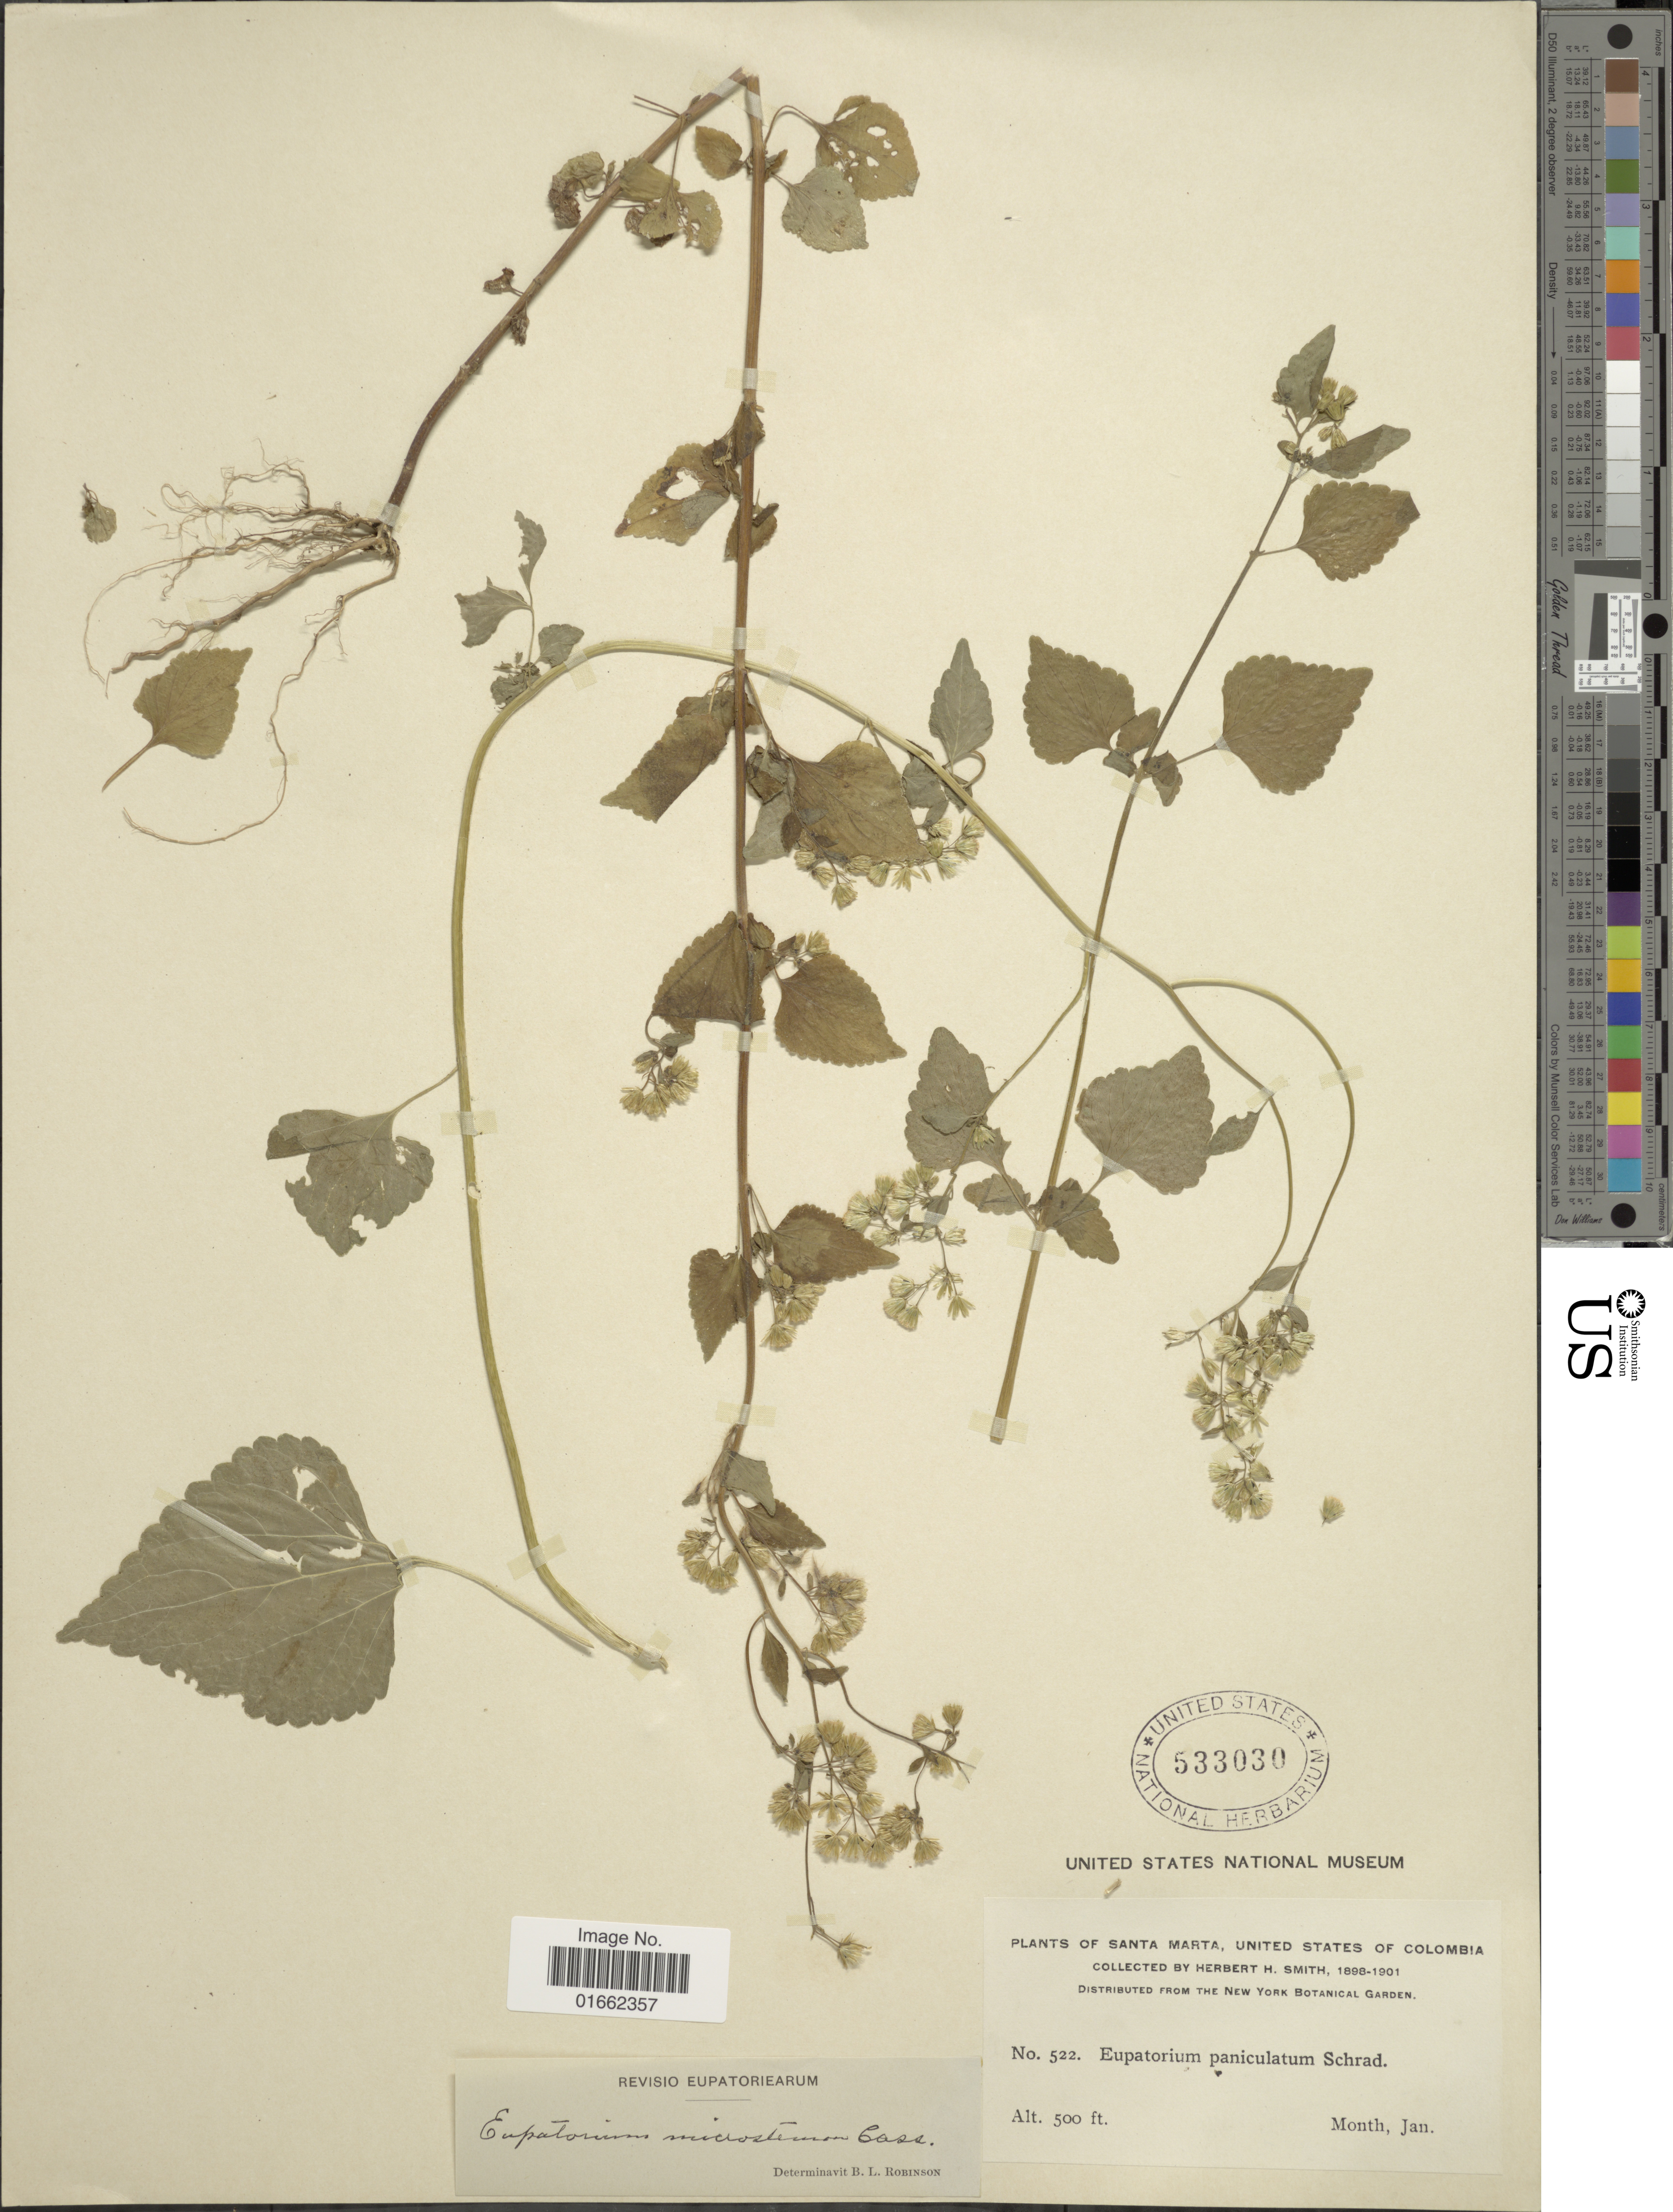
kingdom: Plantae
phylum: Tracheophyta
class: Magnoliopsida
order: Asterales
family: Asteraceae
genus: Fleischmannia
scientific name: Fleischmannia microstemon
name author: (Cass.) R.M. King & H. Rob.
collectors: Herbert H. Smith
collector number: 522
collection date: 1898-01/1901-01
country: Colombia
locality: Santa Marta, United States of Colombia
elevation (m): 152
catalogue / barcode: US 533030